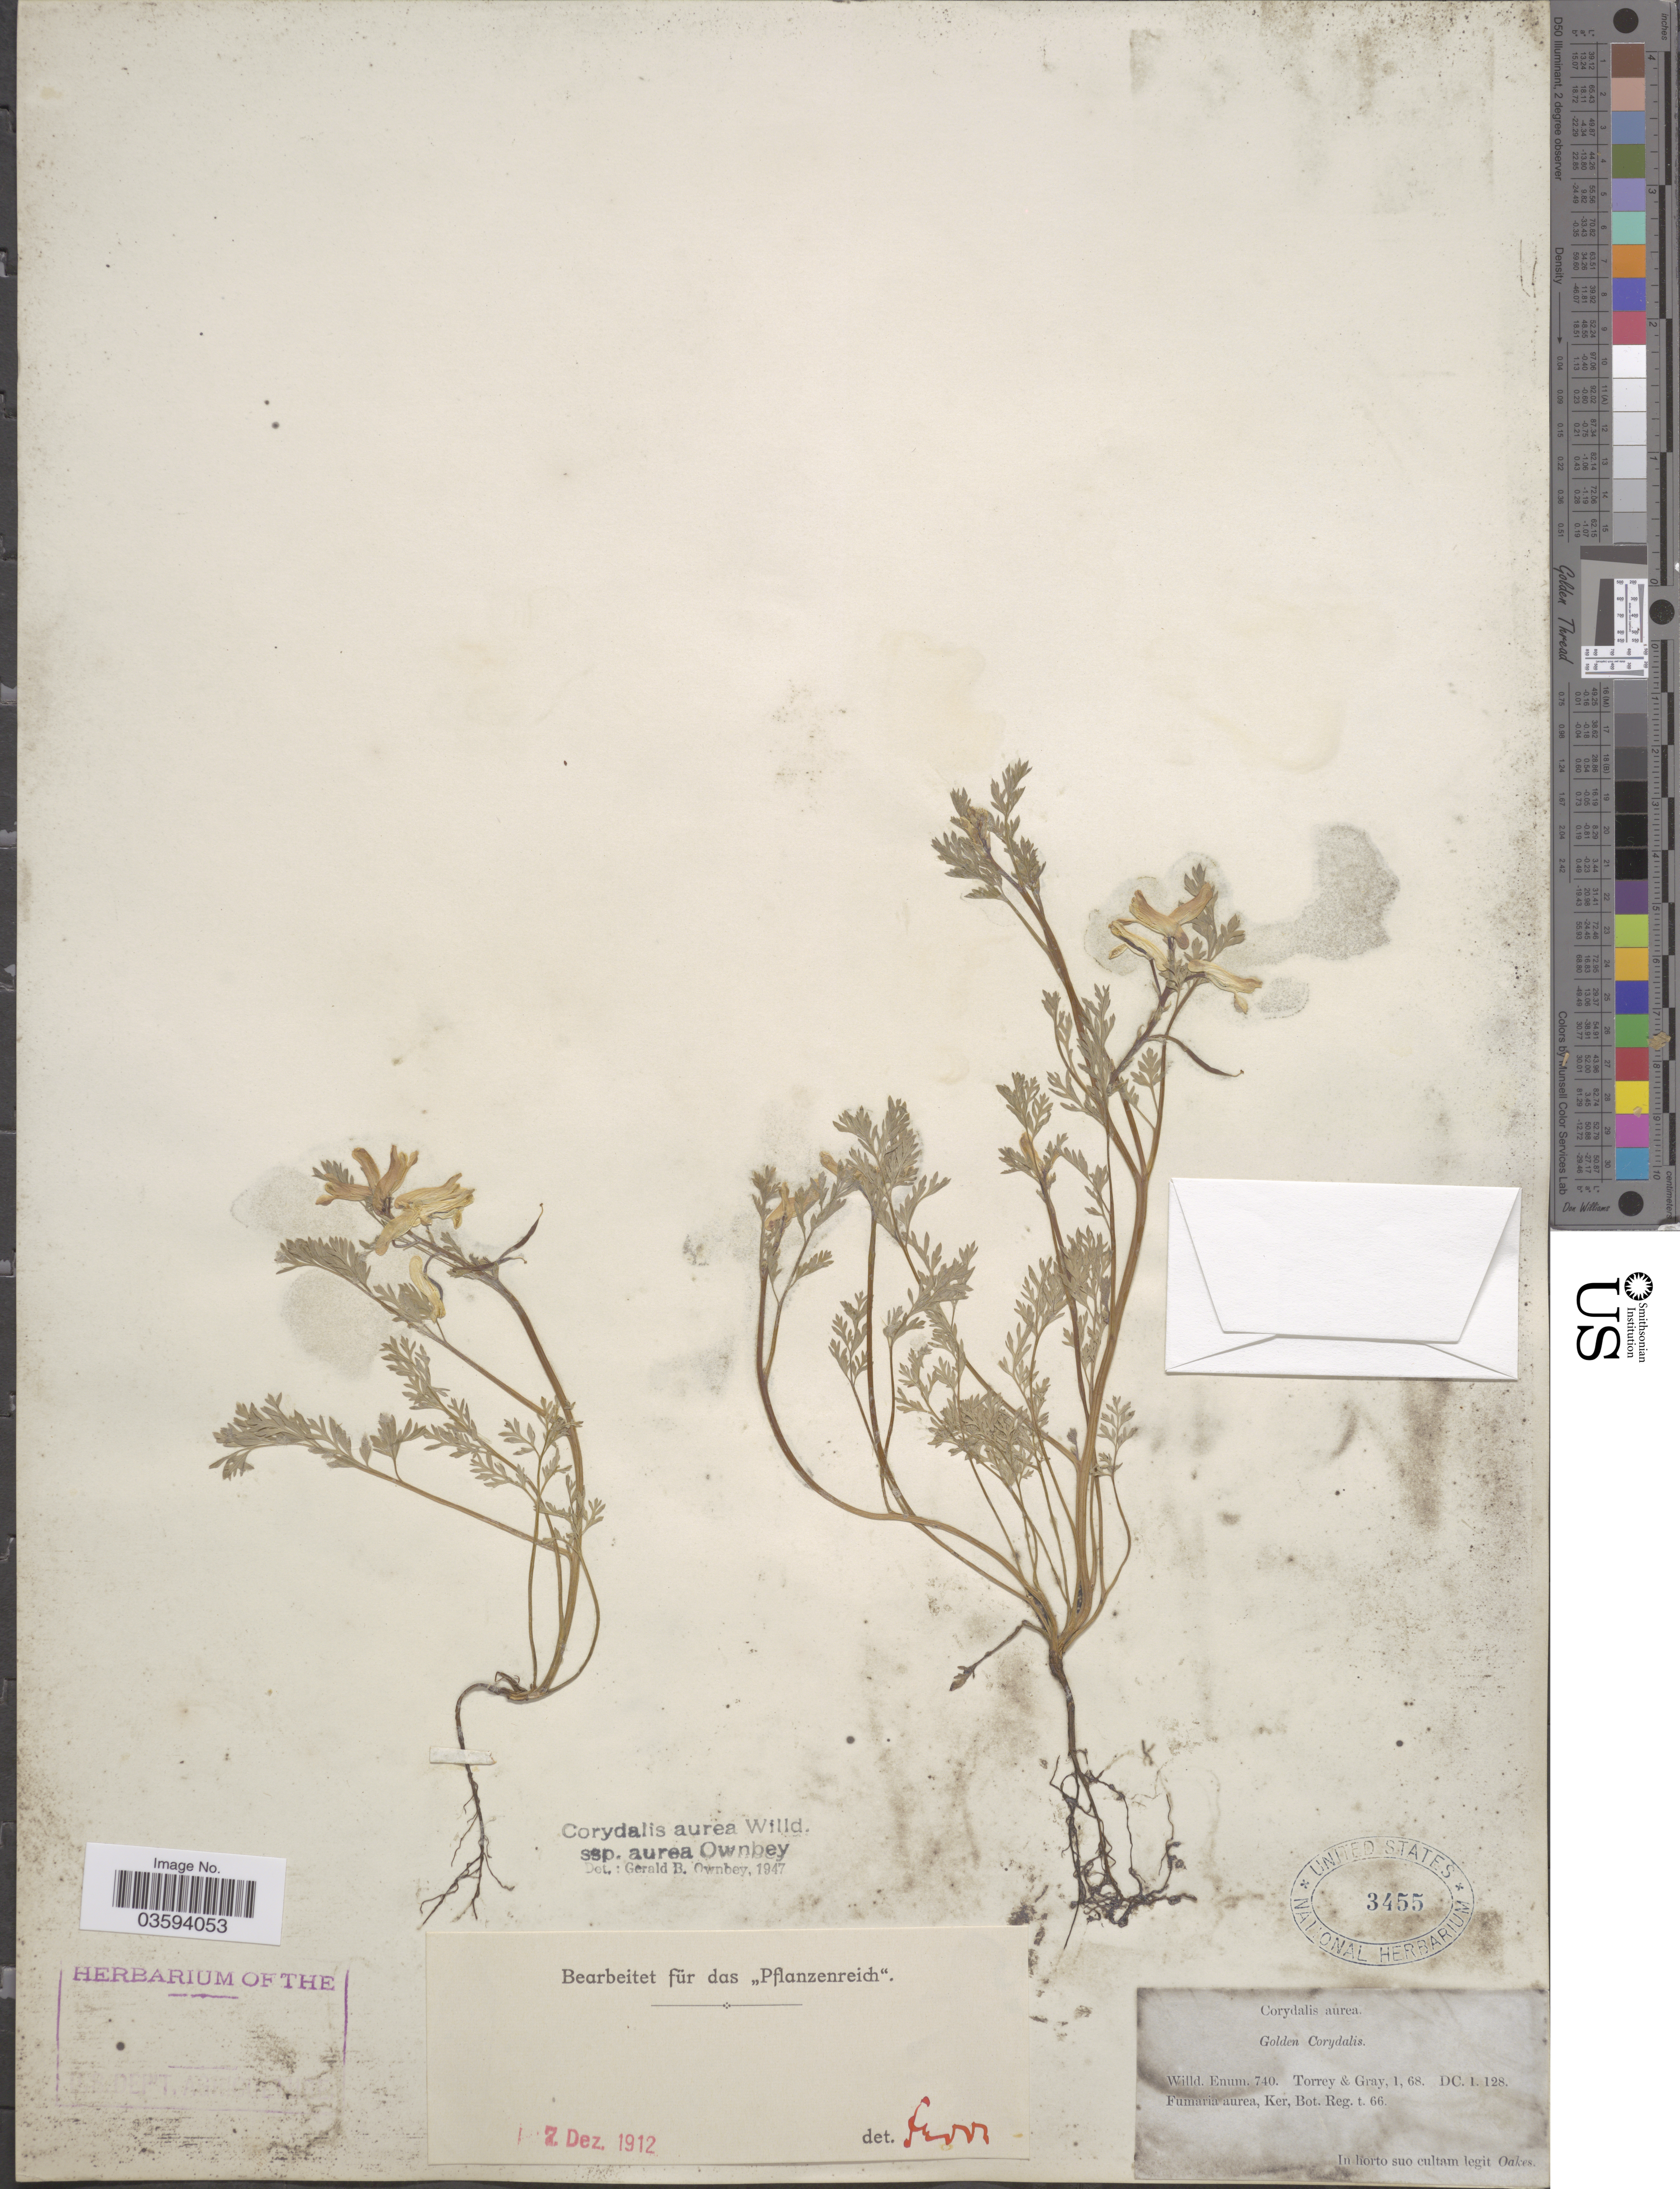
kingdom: Plantae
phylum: Tracheophyta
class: Magnoliopsida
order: Ranunculales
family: Papaveraceae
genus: Corydalis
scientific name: Corydalis aurea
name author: Willd.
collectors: -. Oakes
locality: In horto suo cultam.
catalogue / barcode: US 3455